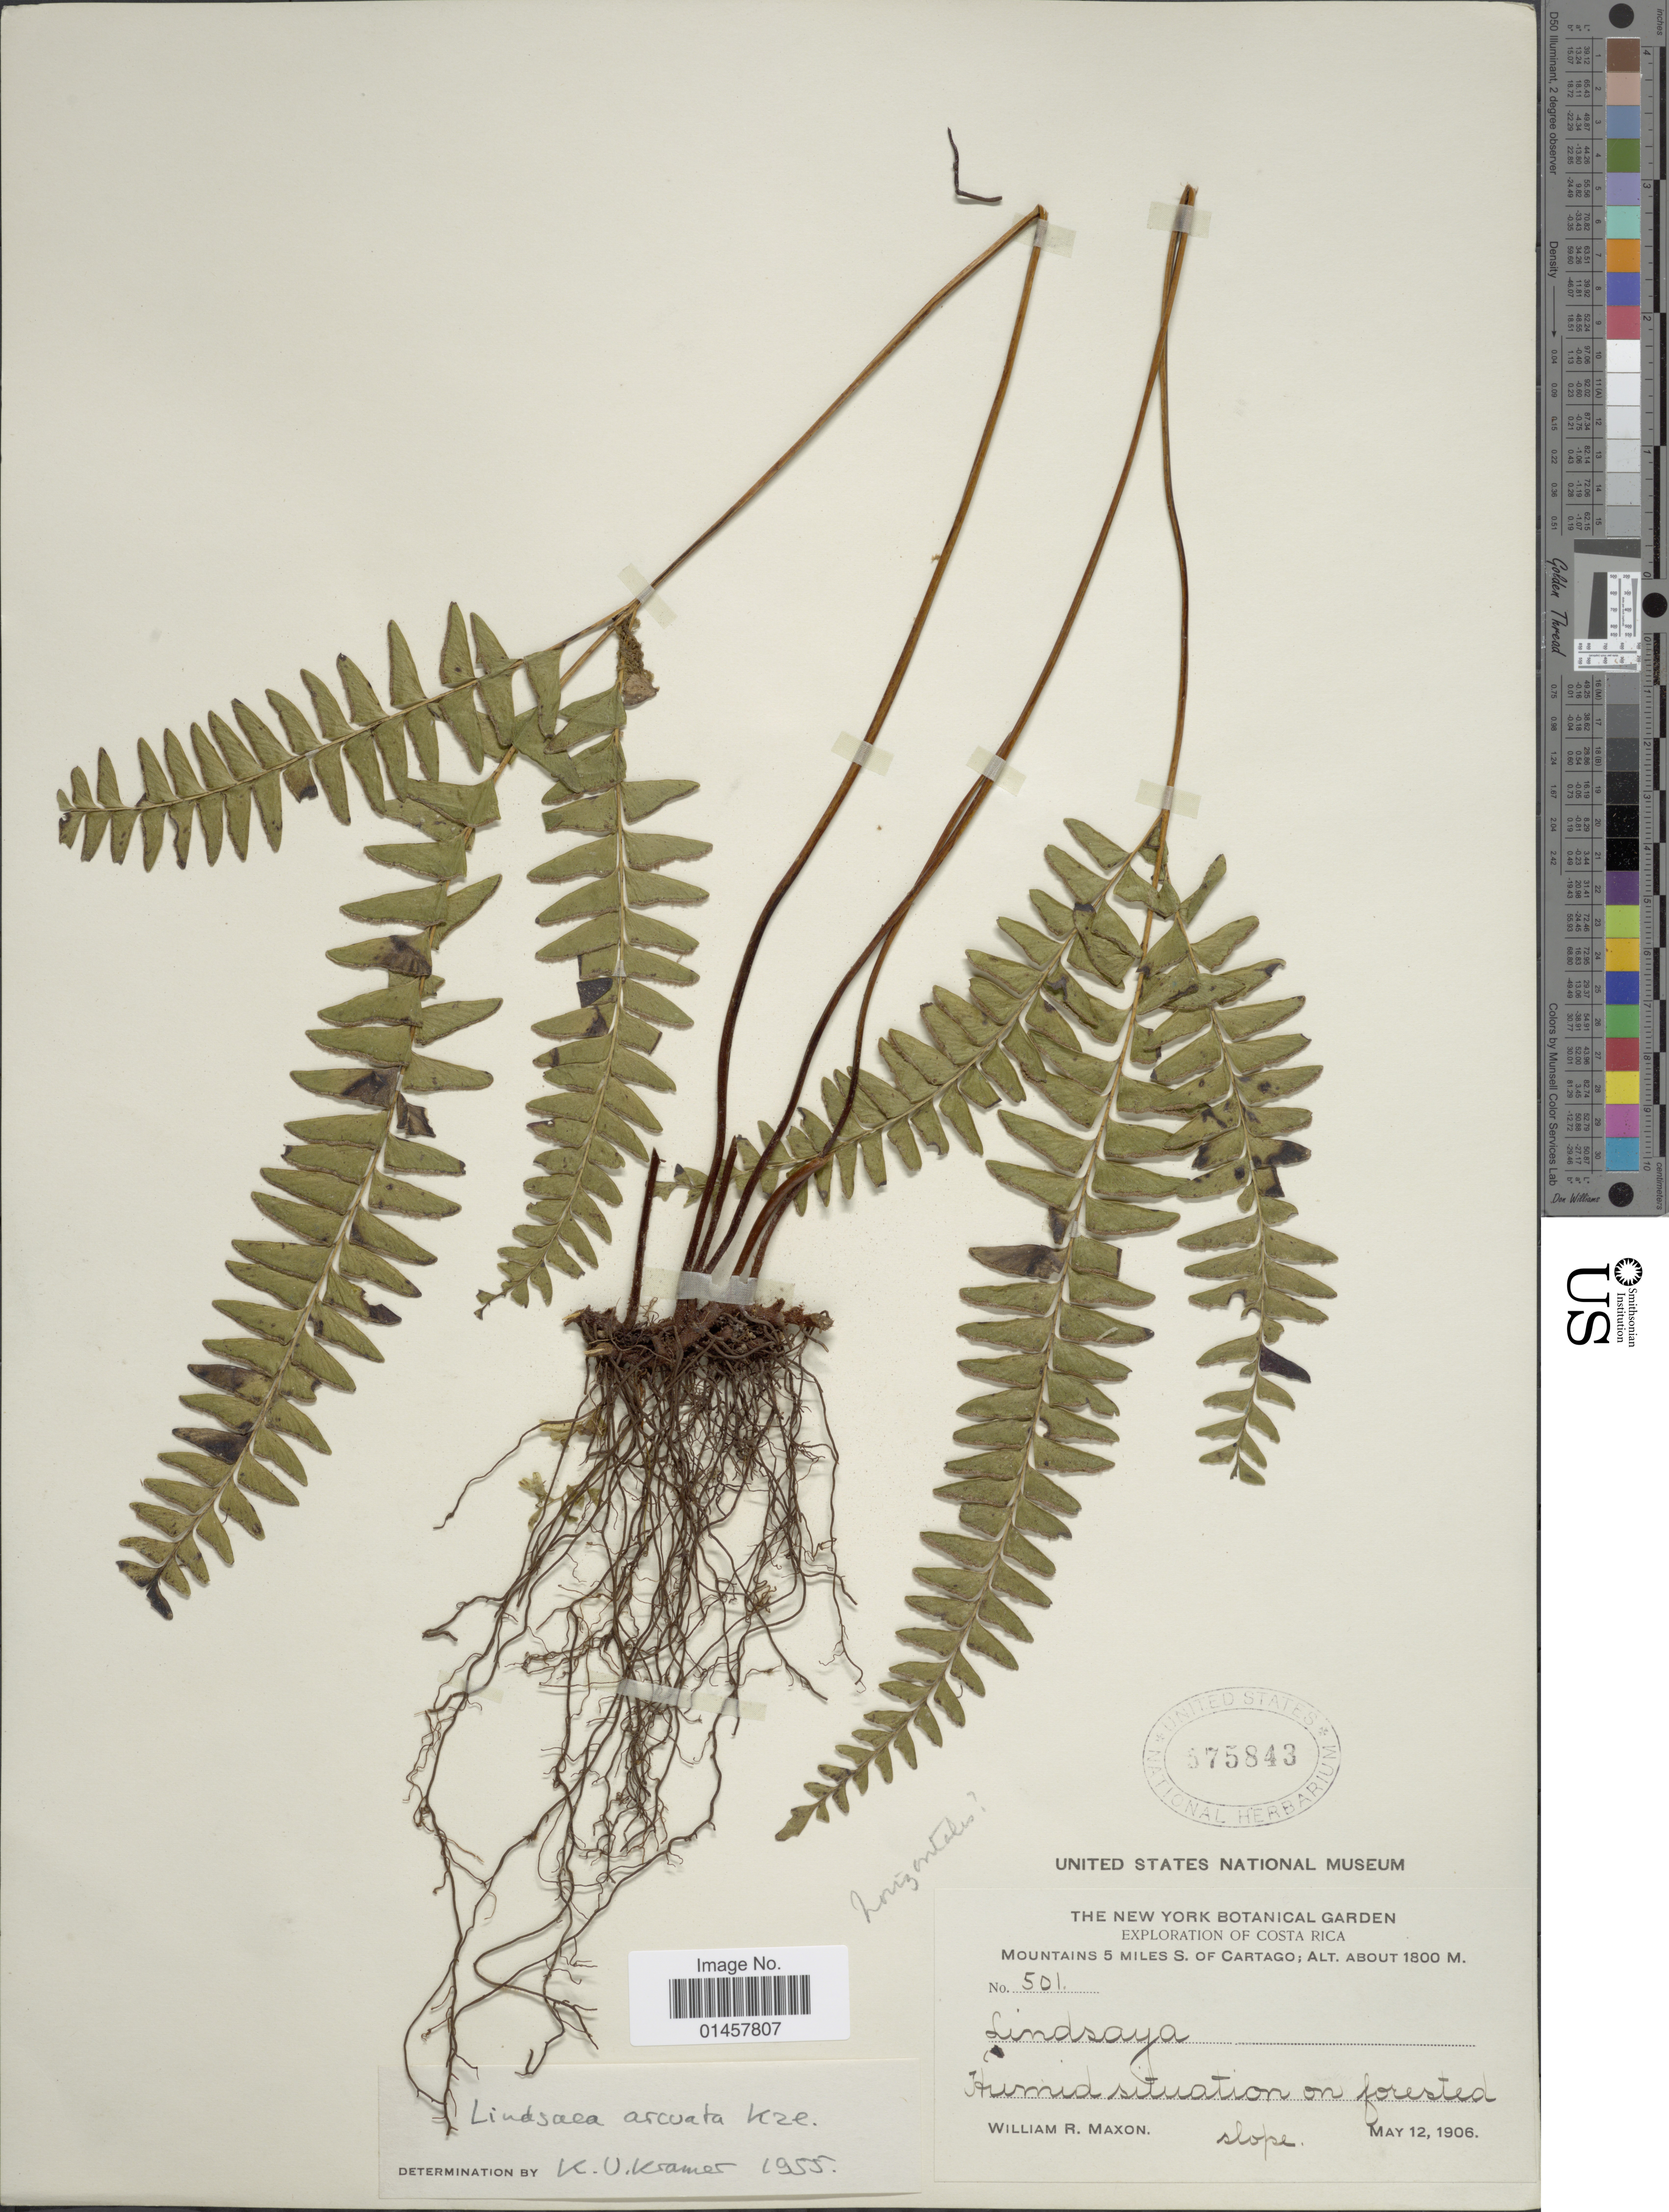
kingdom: Plantae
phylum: Tracheophyta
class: Polypodiopsida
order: Polypodiales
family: Lindsaeaceae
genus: Lindsaea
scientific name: Lindsaea arcuata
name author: Kunze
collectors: W. R. Maxon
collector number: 501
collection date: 1906-05-12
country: Costa Rica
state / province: Cartago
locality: Mountains 5miles S of Cartago, humid situation on forested slope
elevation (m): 1800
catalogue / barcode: US 575843